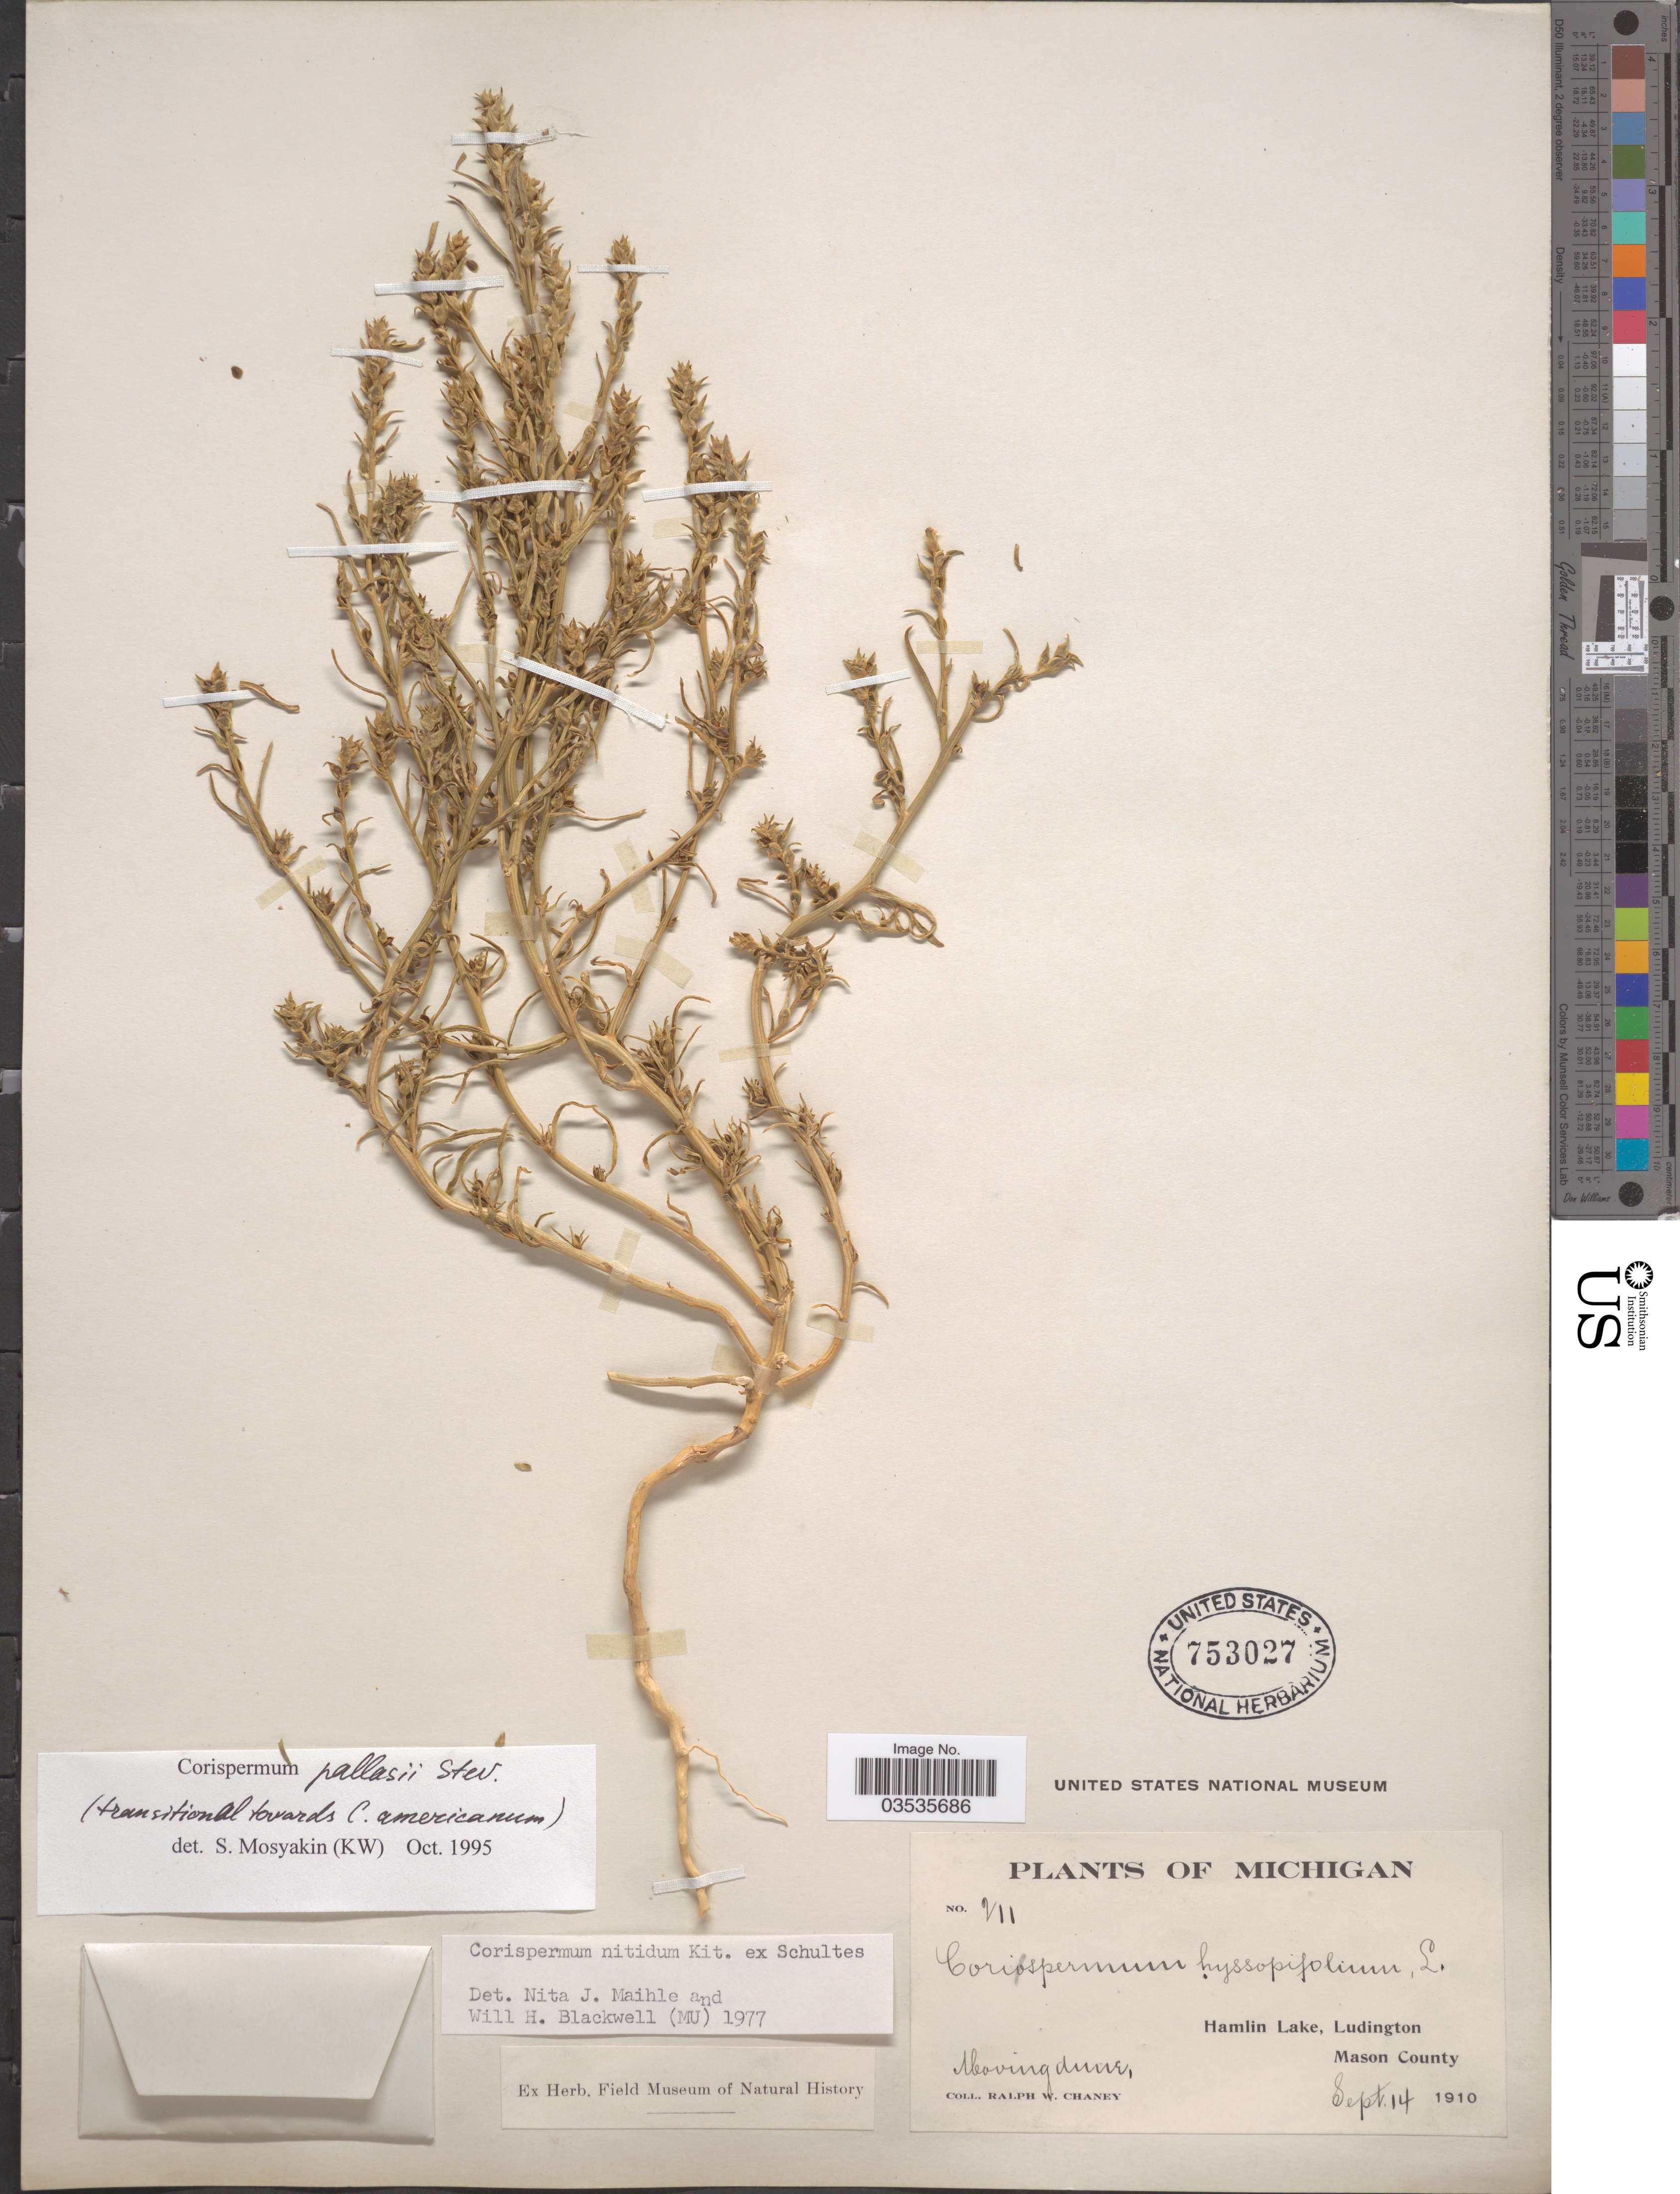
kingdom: Plantae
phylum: Tracheophyta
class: Magnoliopsida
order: Caryophyllales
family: Amaranthaceae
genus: Corispermum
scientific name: Corispermum pallasii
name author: Steven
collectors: R. Chaney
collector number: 211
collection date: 1910-09-14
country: United States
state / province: Michigan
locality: Hamlin Lake, Ludington, Mason County. Moving dune.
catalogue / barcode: US 753027